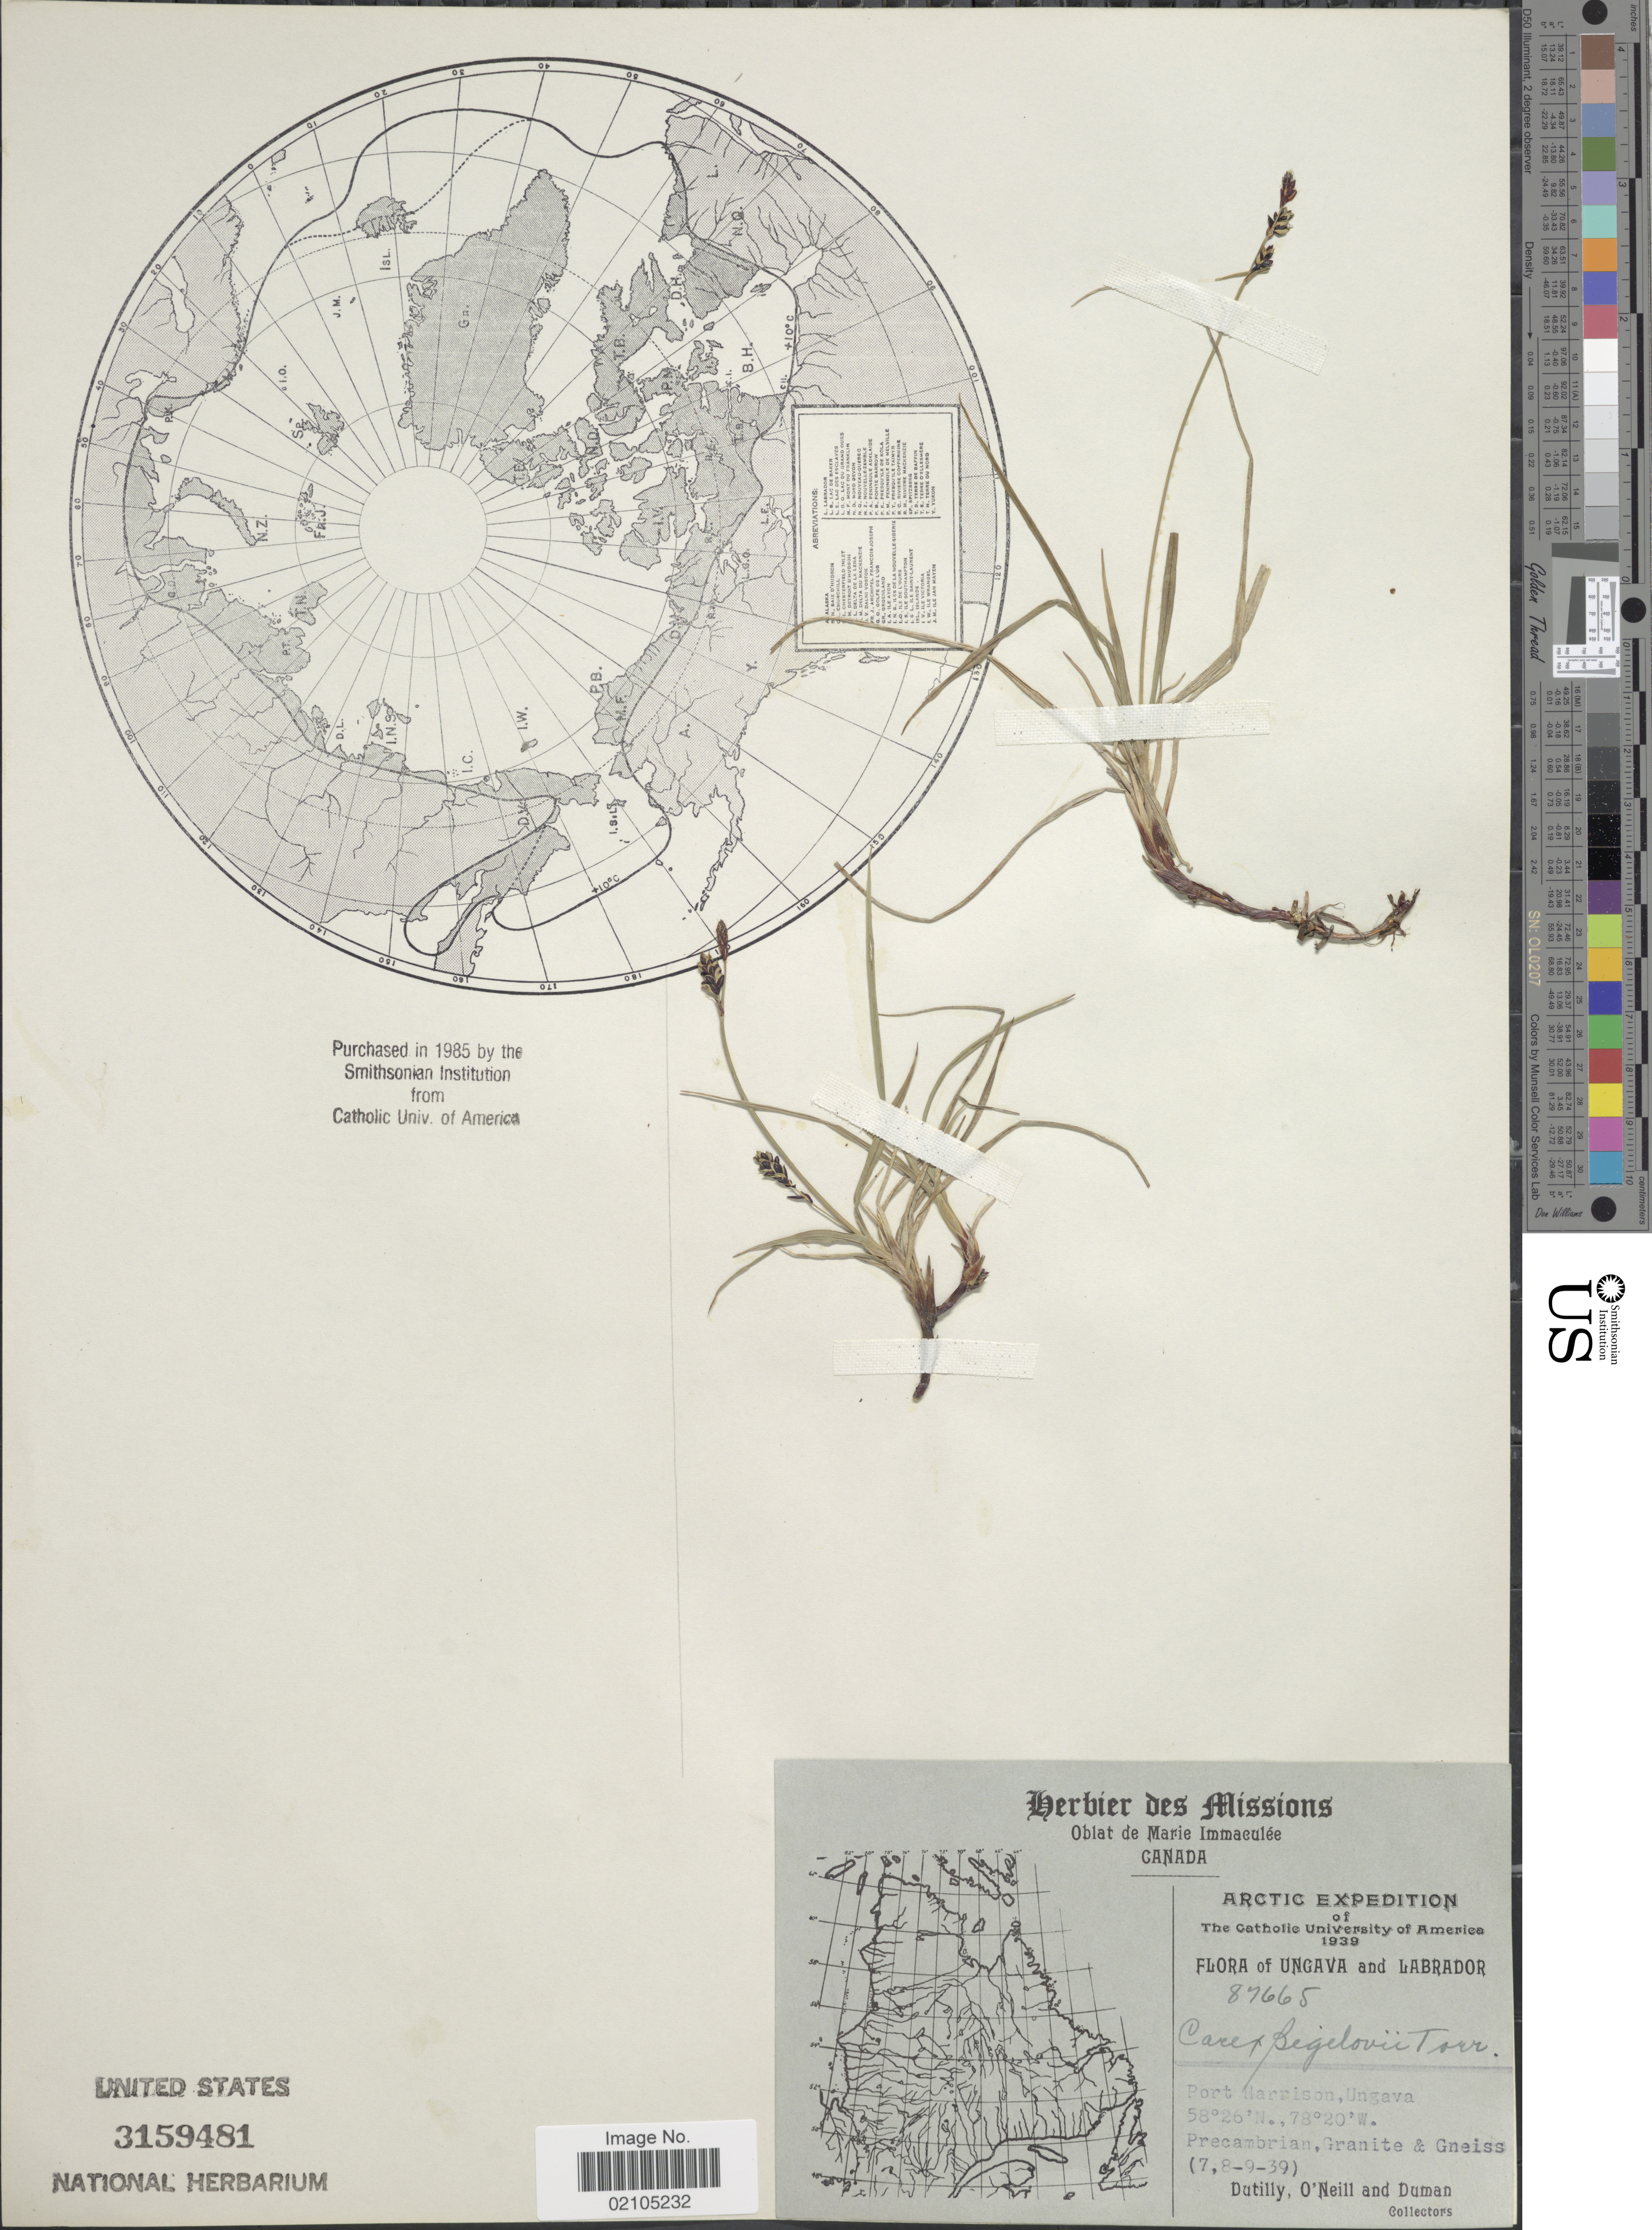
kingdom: Plantae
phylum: Tracheophyta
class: Liliopsida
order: Poales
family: Cyperaceae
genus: Carex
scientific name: Carex bigelowii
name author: Torr. ex Schwein.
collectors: -. Dutilly, -. O'Neill & -. Duman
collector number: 87665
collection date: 1939-09-07/1939-09-08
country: Canada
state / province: Quebec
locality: Arctic, Port Harrison, Ungava. Precambrian.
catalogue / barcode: US 3159481